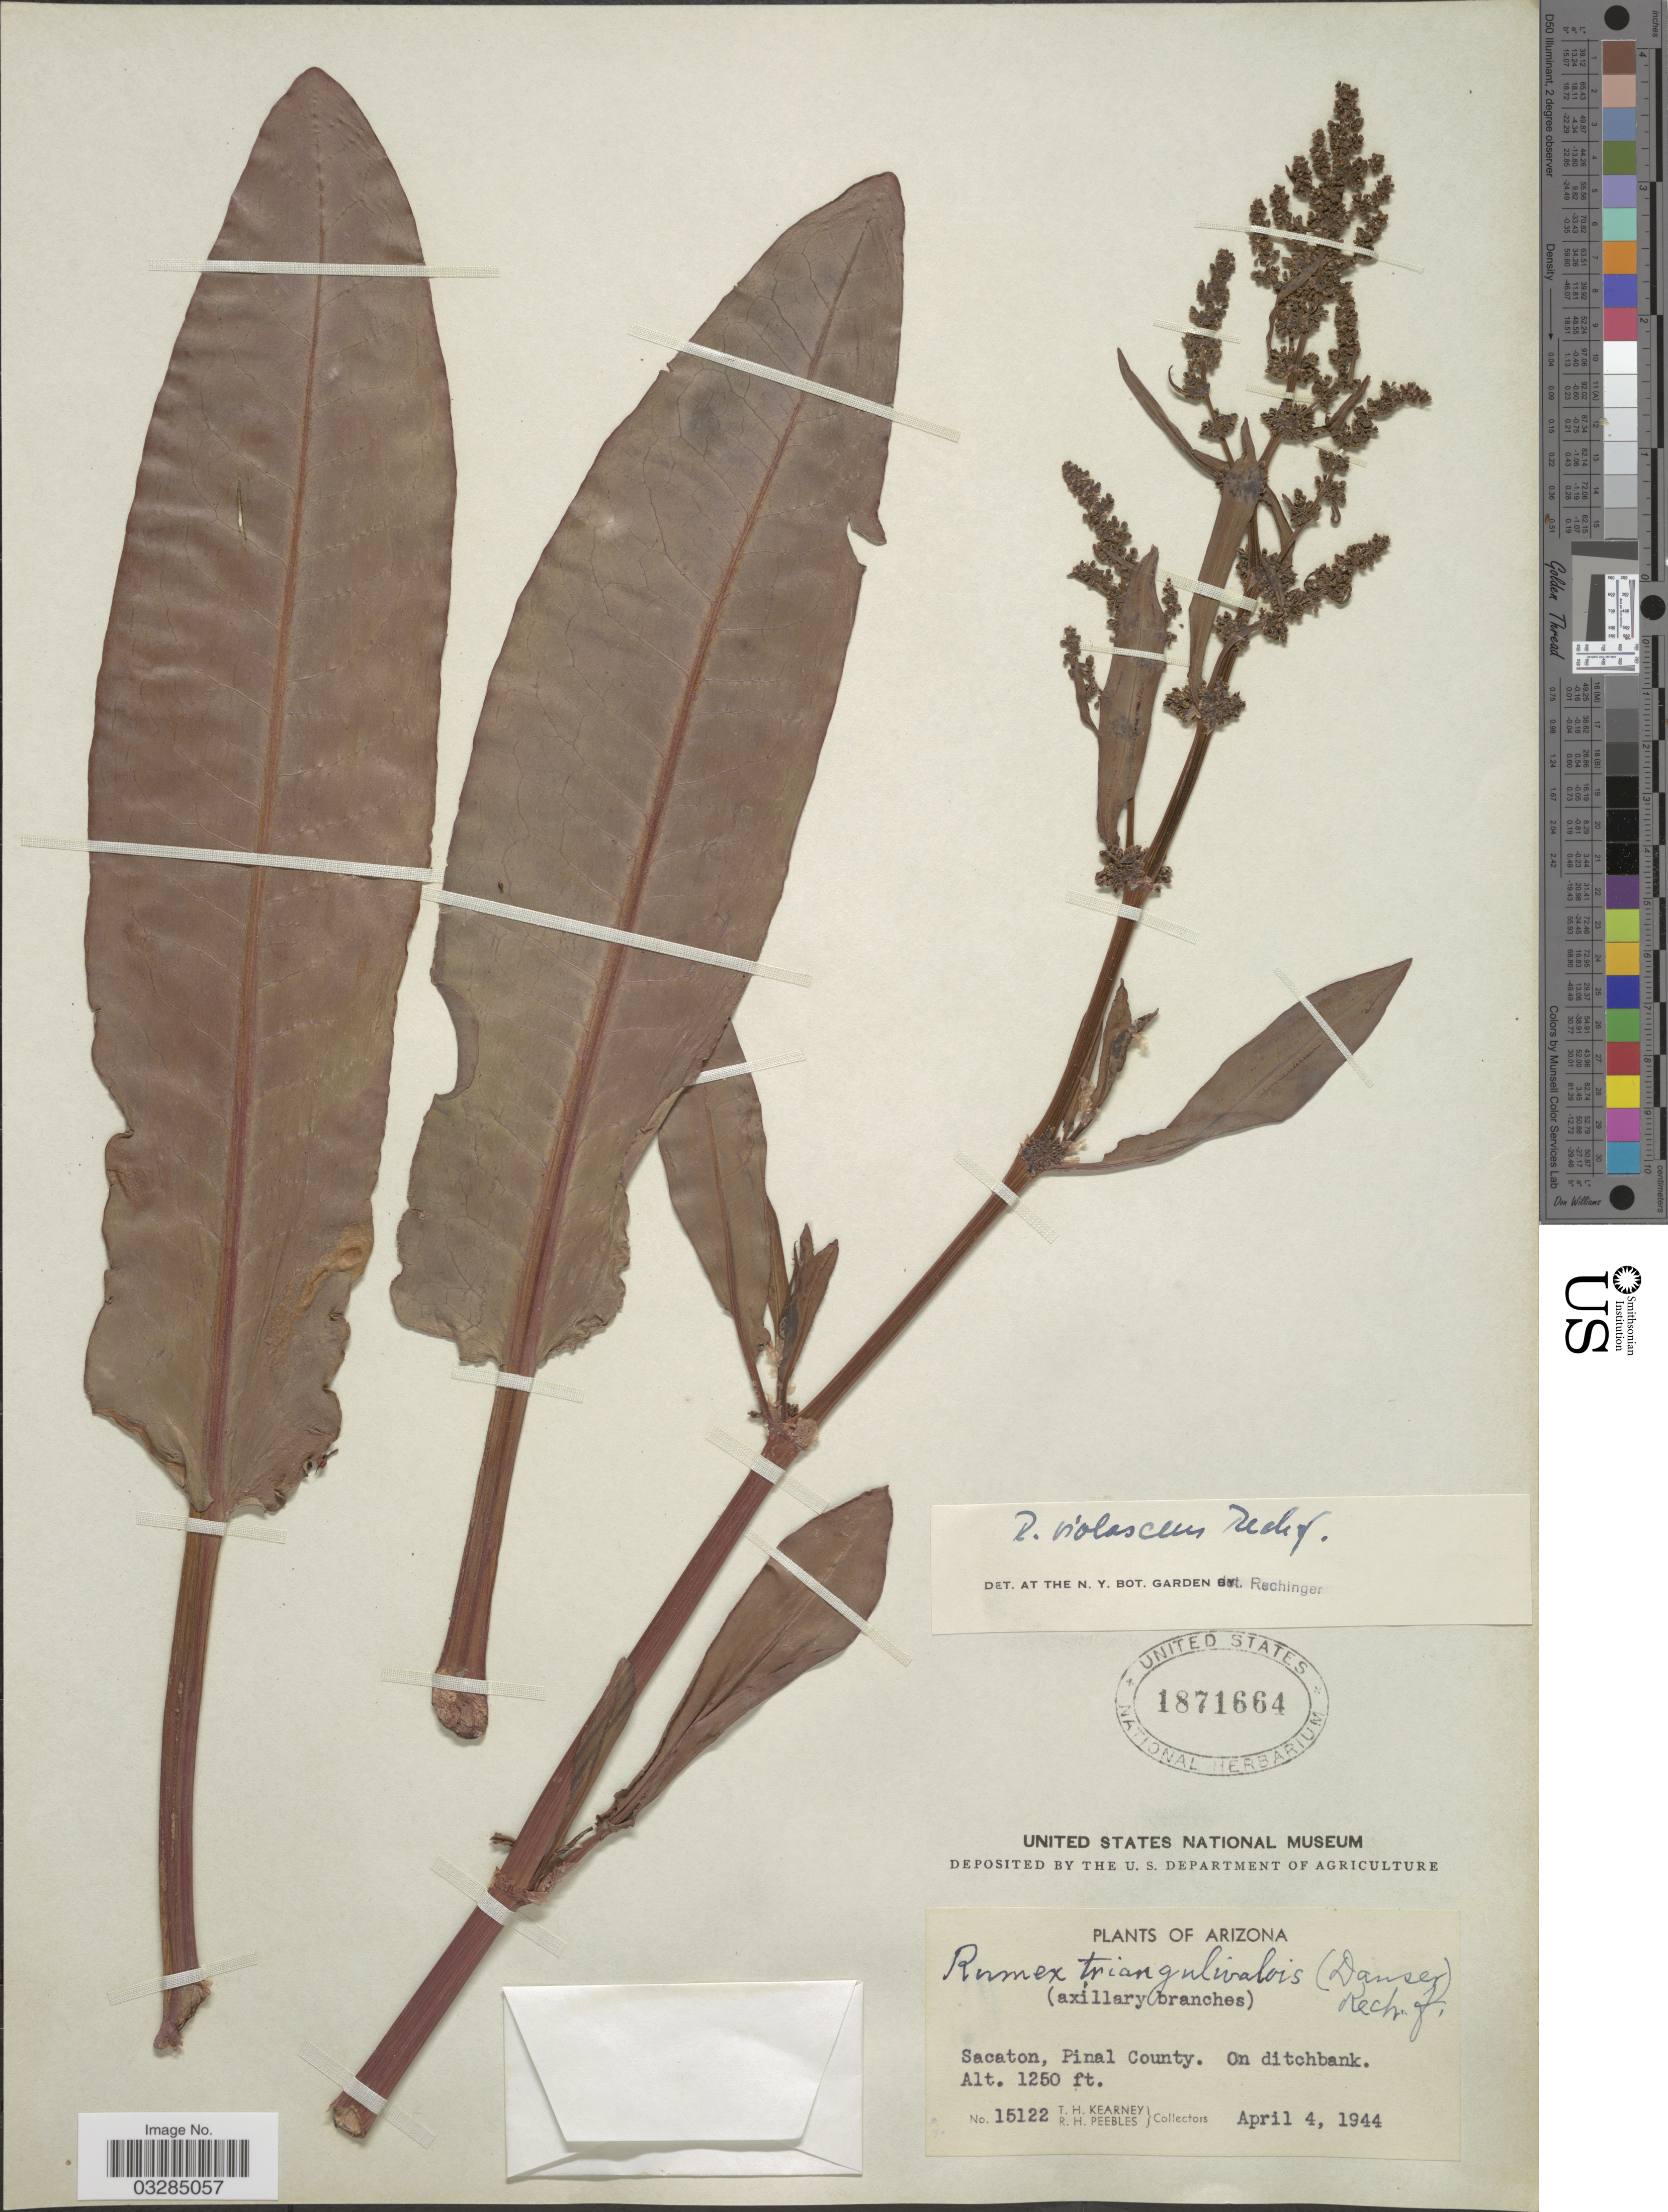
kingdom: Plantae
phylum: Tracheophyta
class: Magnoliopsida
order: Caryophyllales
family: Polygonaceae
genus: Rumex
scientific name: Rumex violascens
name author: Rech. f.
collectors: T. H. Kearney & R. H. Peebles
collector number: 15122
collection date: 1944-04-04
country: United States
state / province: Arizona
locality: Sacaton, Pinal County.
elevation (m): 381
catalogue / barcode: US 1871664